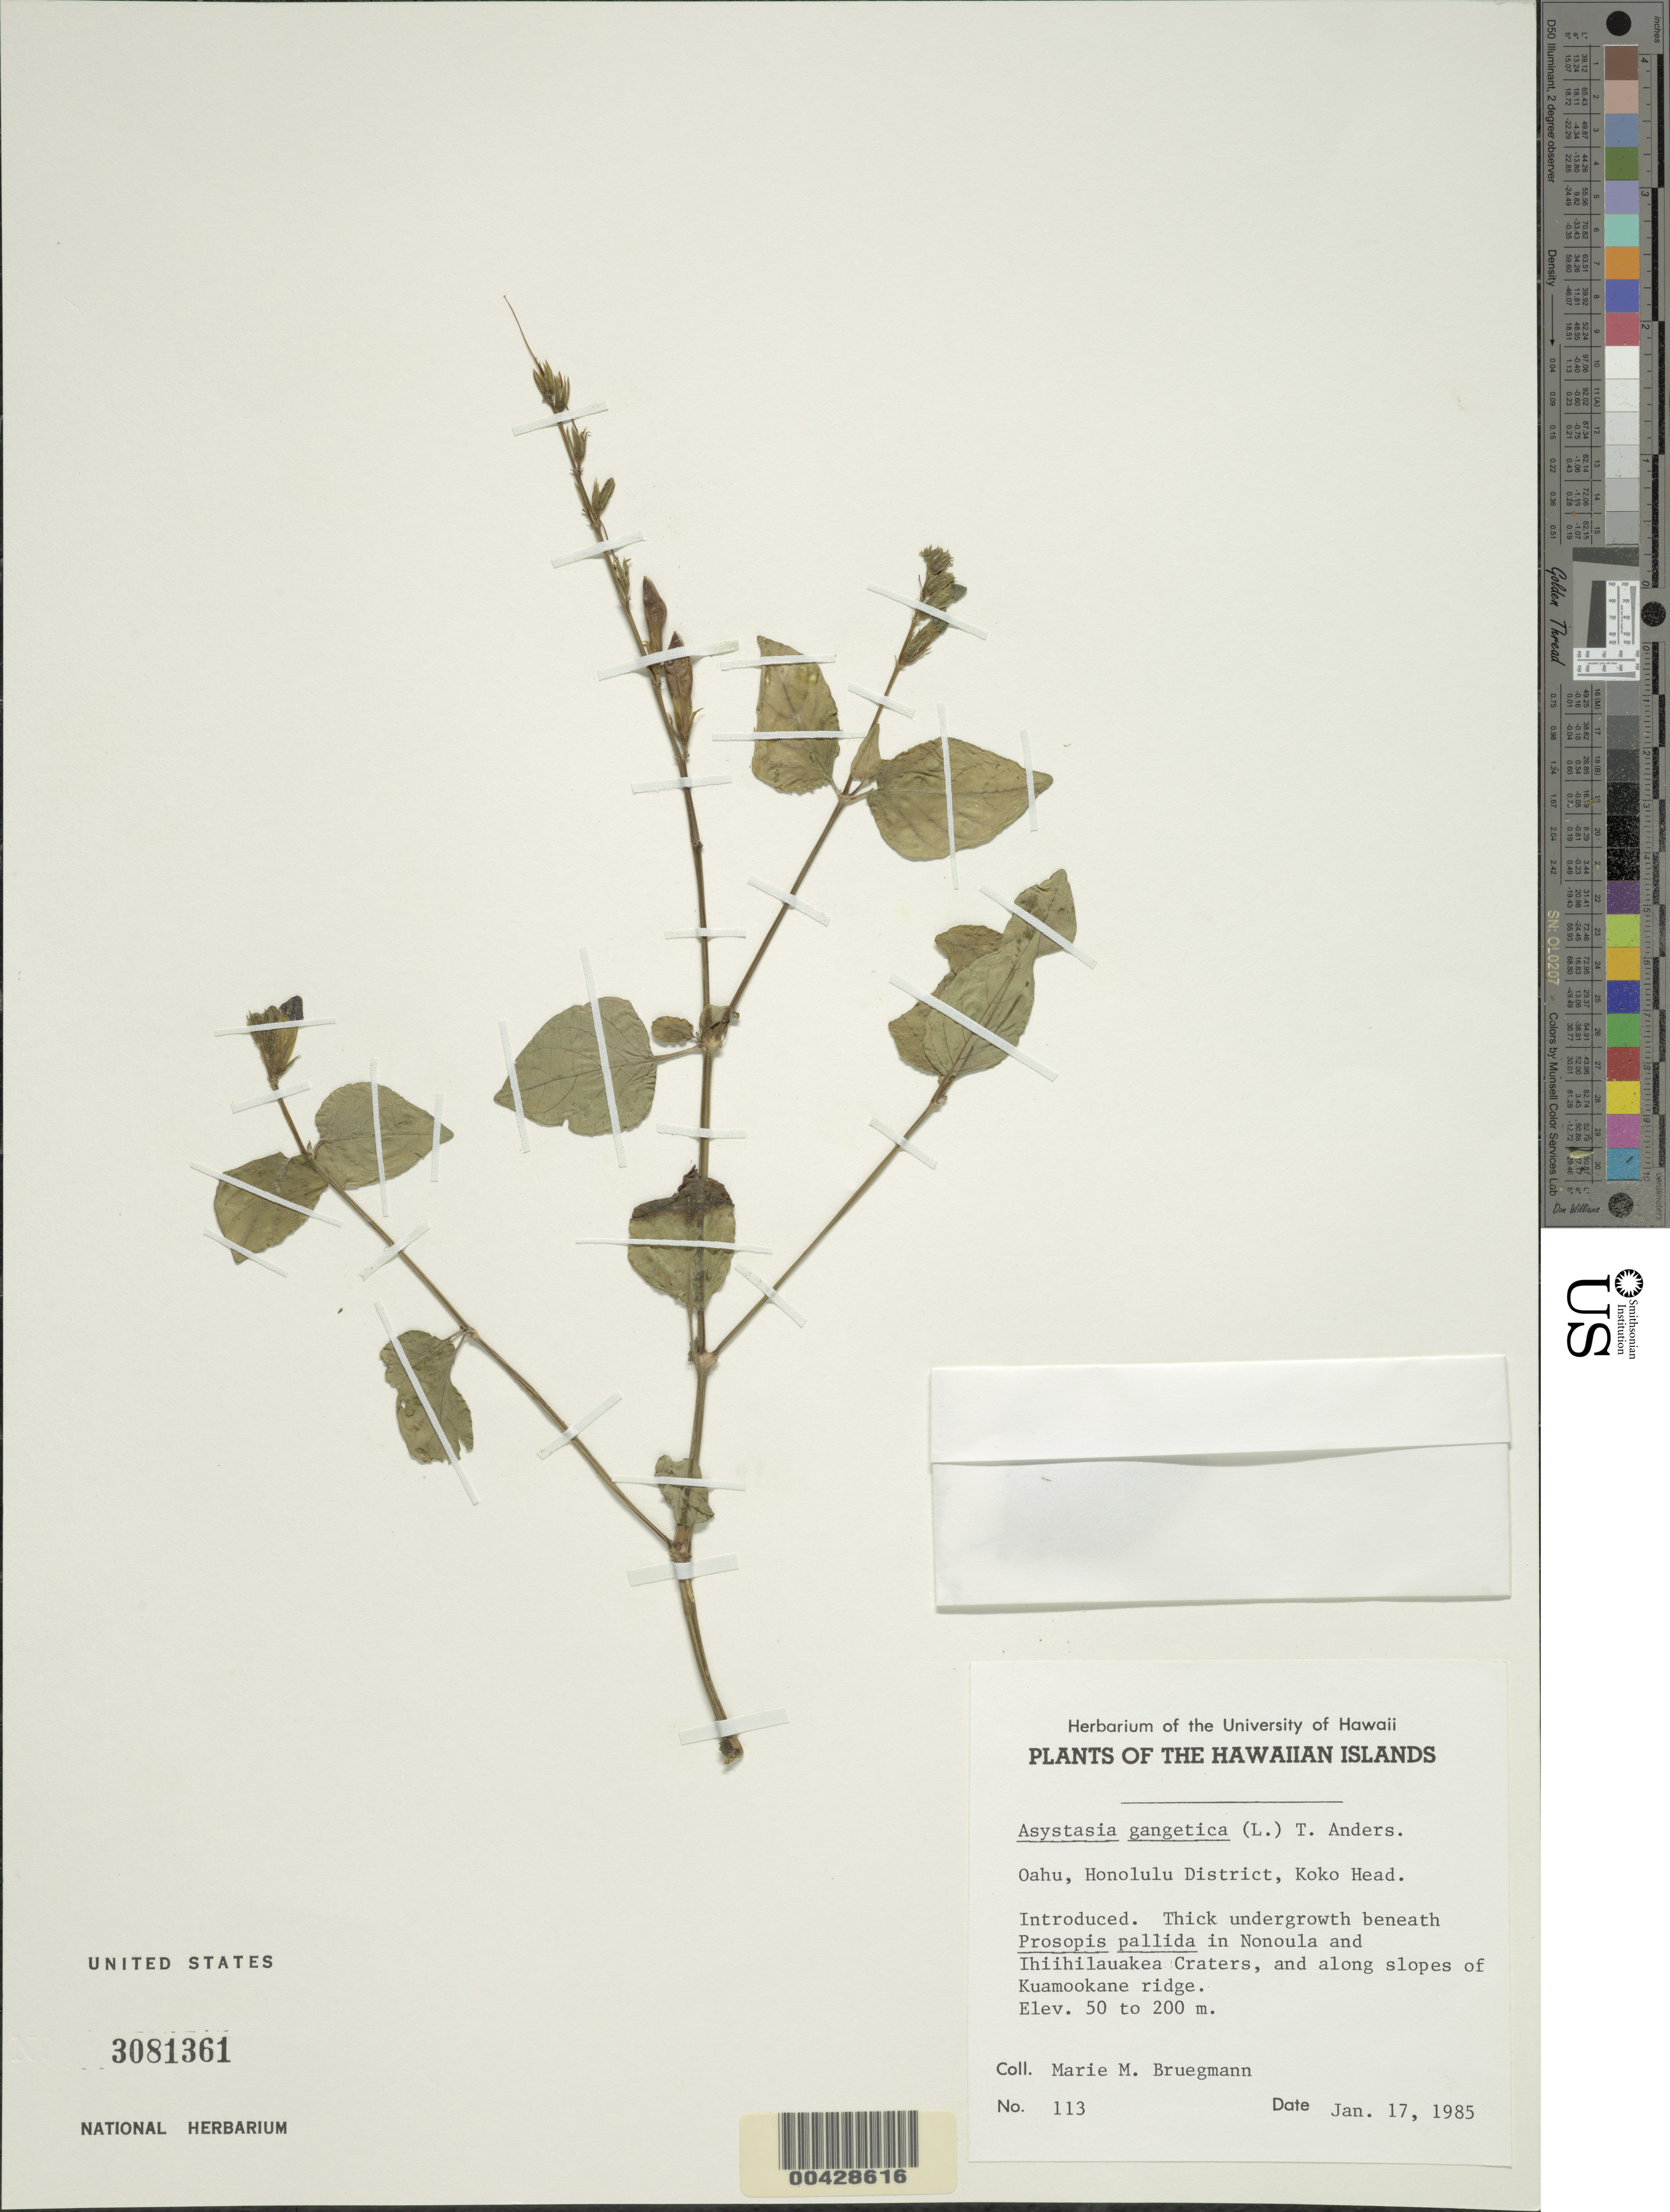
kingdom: Plantae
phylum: Tracheophyta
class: Magnoliopsida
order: Lamiales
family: Acanthaceae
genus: Asystasia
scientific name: Asystasia gangetica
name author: (L.) T. Anderson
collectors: M. Bruegmann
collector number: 113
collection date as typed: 17 Jan 1985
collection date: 1985-01-17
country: United States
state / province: Hawaii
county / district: Honolulu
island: Oahu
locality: Honolulu District, Koko Head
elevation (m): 50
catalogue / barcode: US 3081361